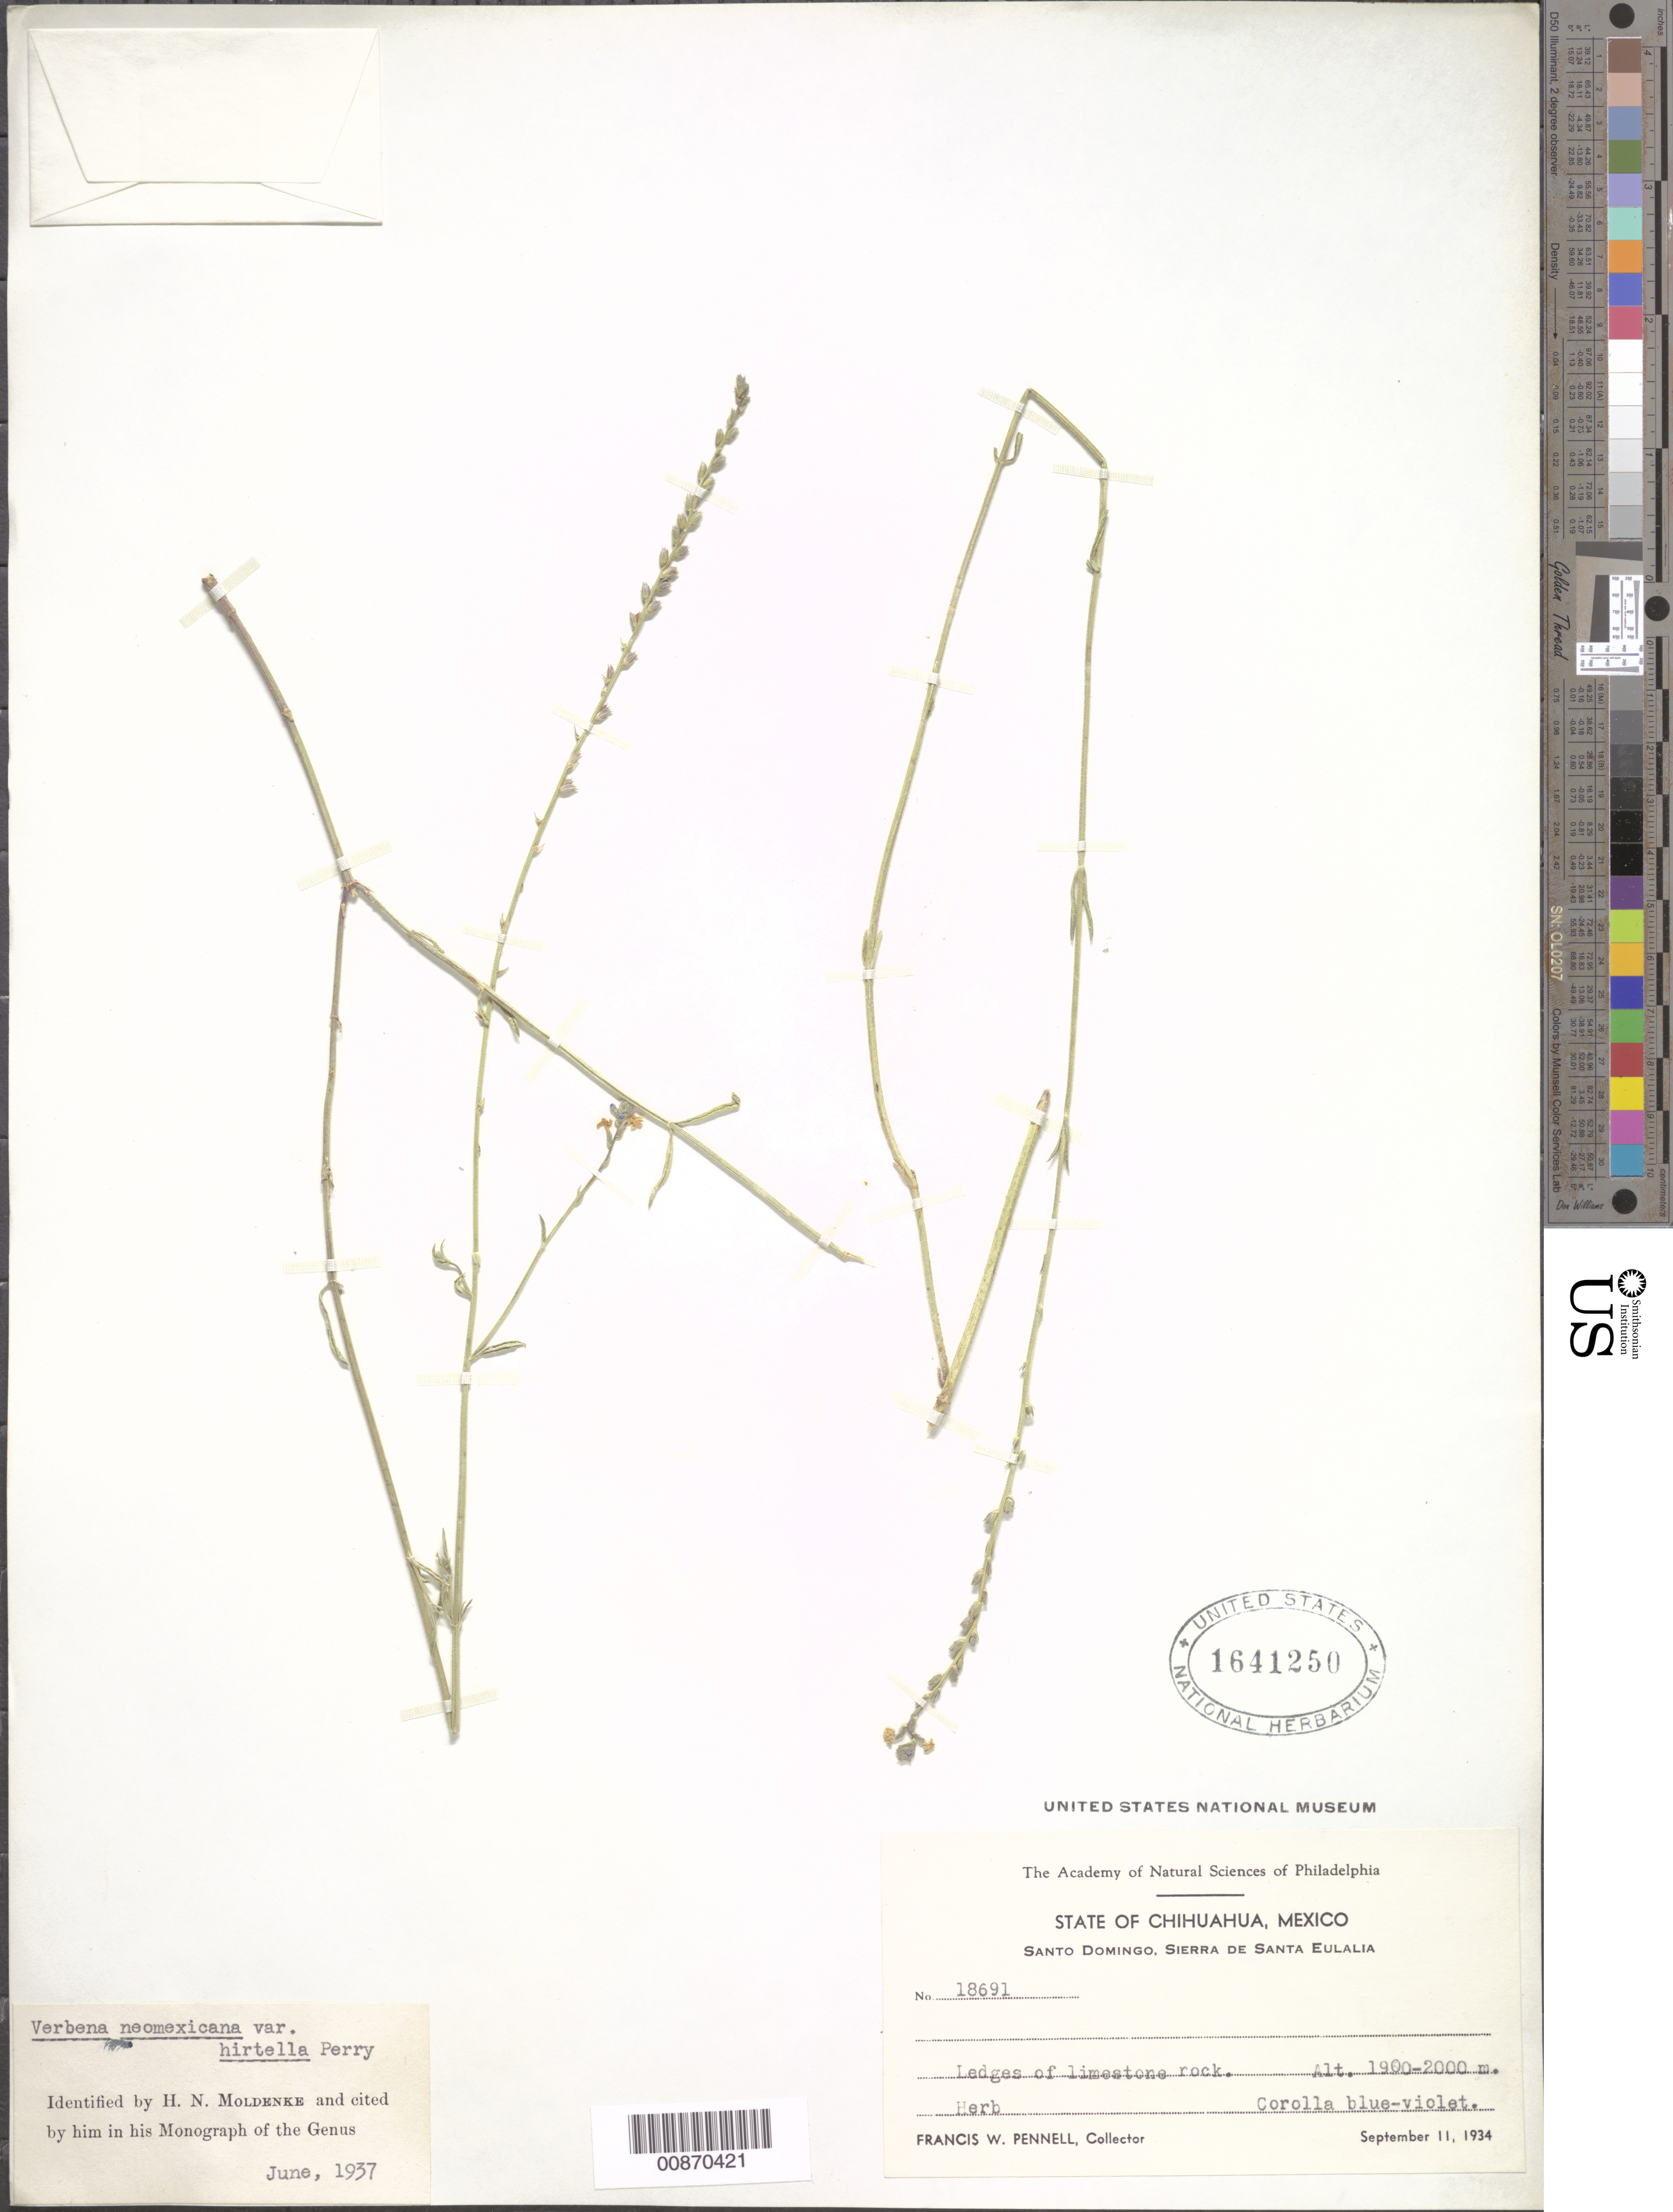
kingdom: Plantae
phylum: Tracheophyta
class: Magnoliopsida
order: Lamiales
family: Verbenaceae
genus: Verbena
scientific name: Verbena neomexicana var. hirtella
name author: L.M. Perry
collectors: F. W. Pennell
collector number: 18691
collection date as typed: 11 Sep 1934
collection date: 1934-09-11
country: Mexico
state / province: Chihuahua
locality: Santo Domingo, Sierra de Santa Eulalia, Chihuahua.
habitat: Ledges of limestone rock.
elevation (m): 2000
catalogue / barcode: US 1641250